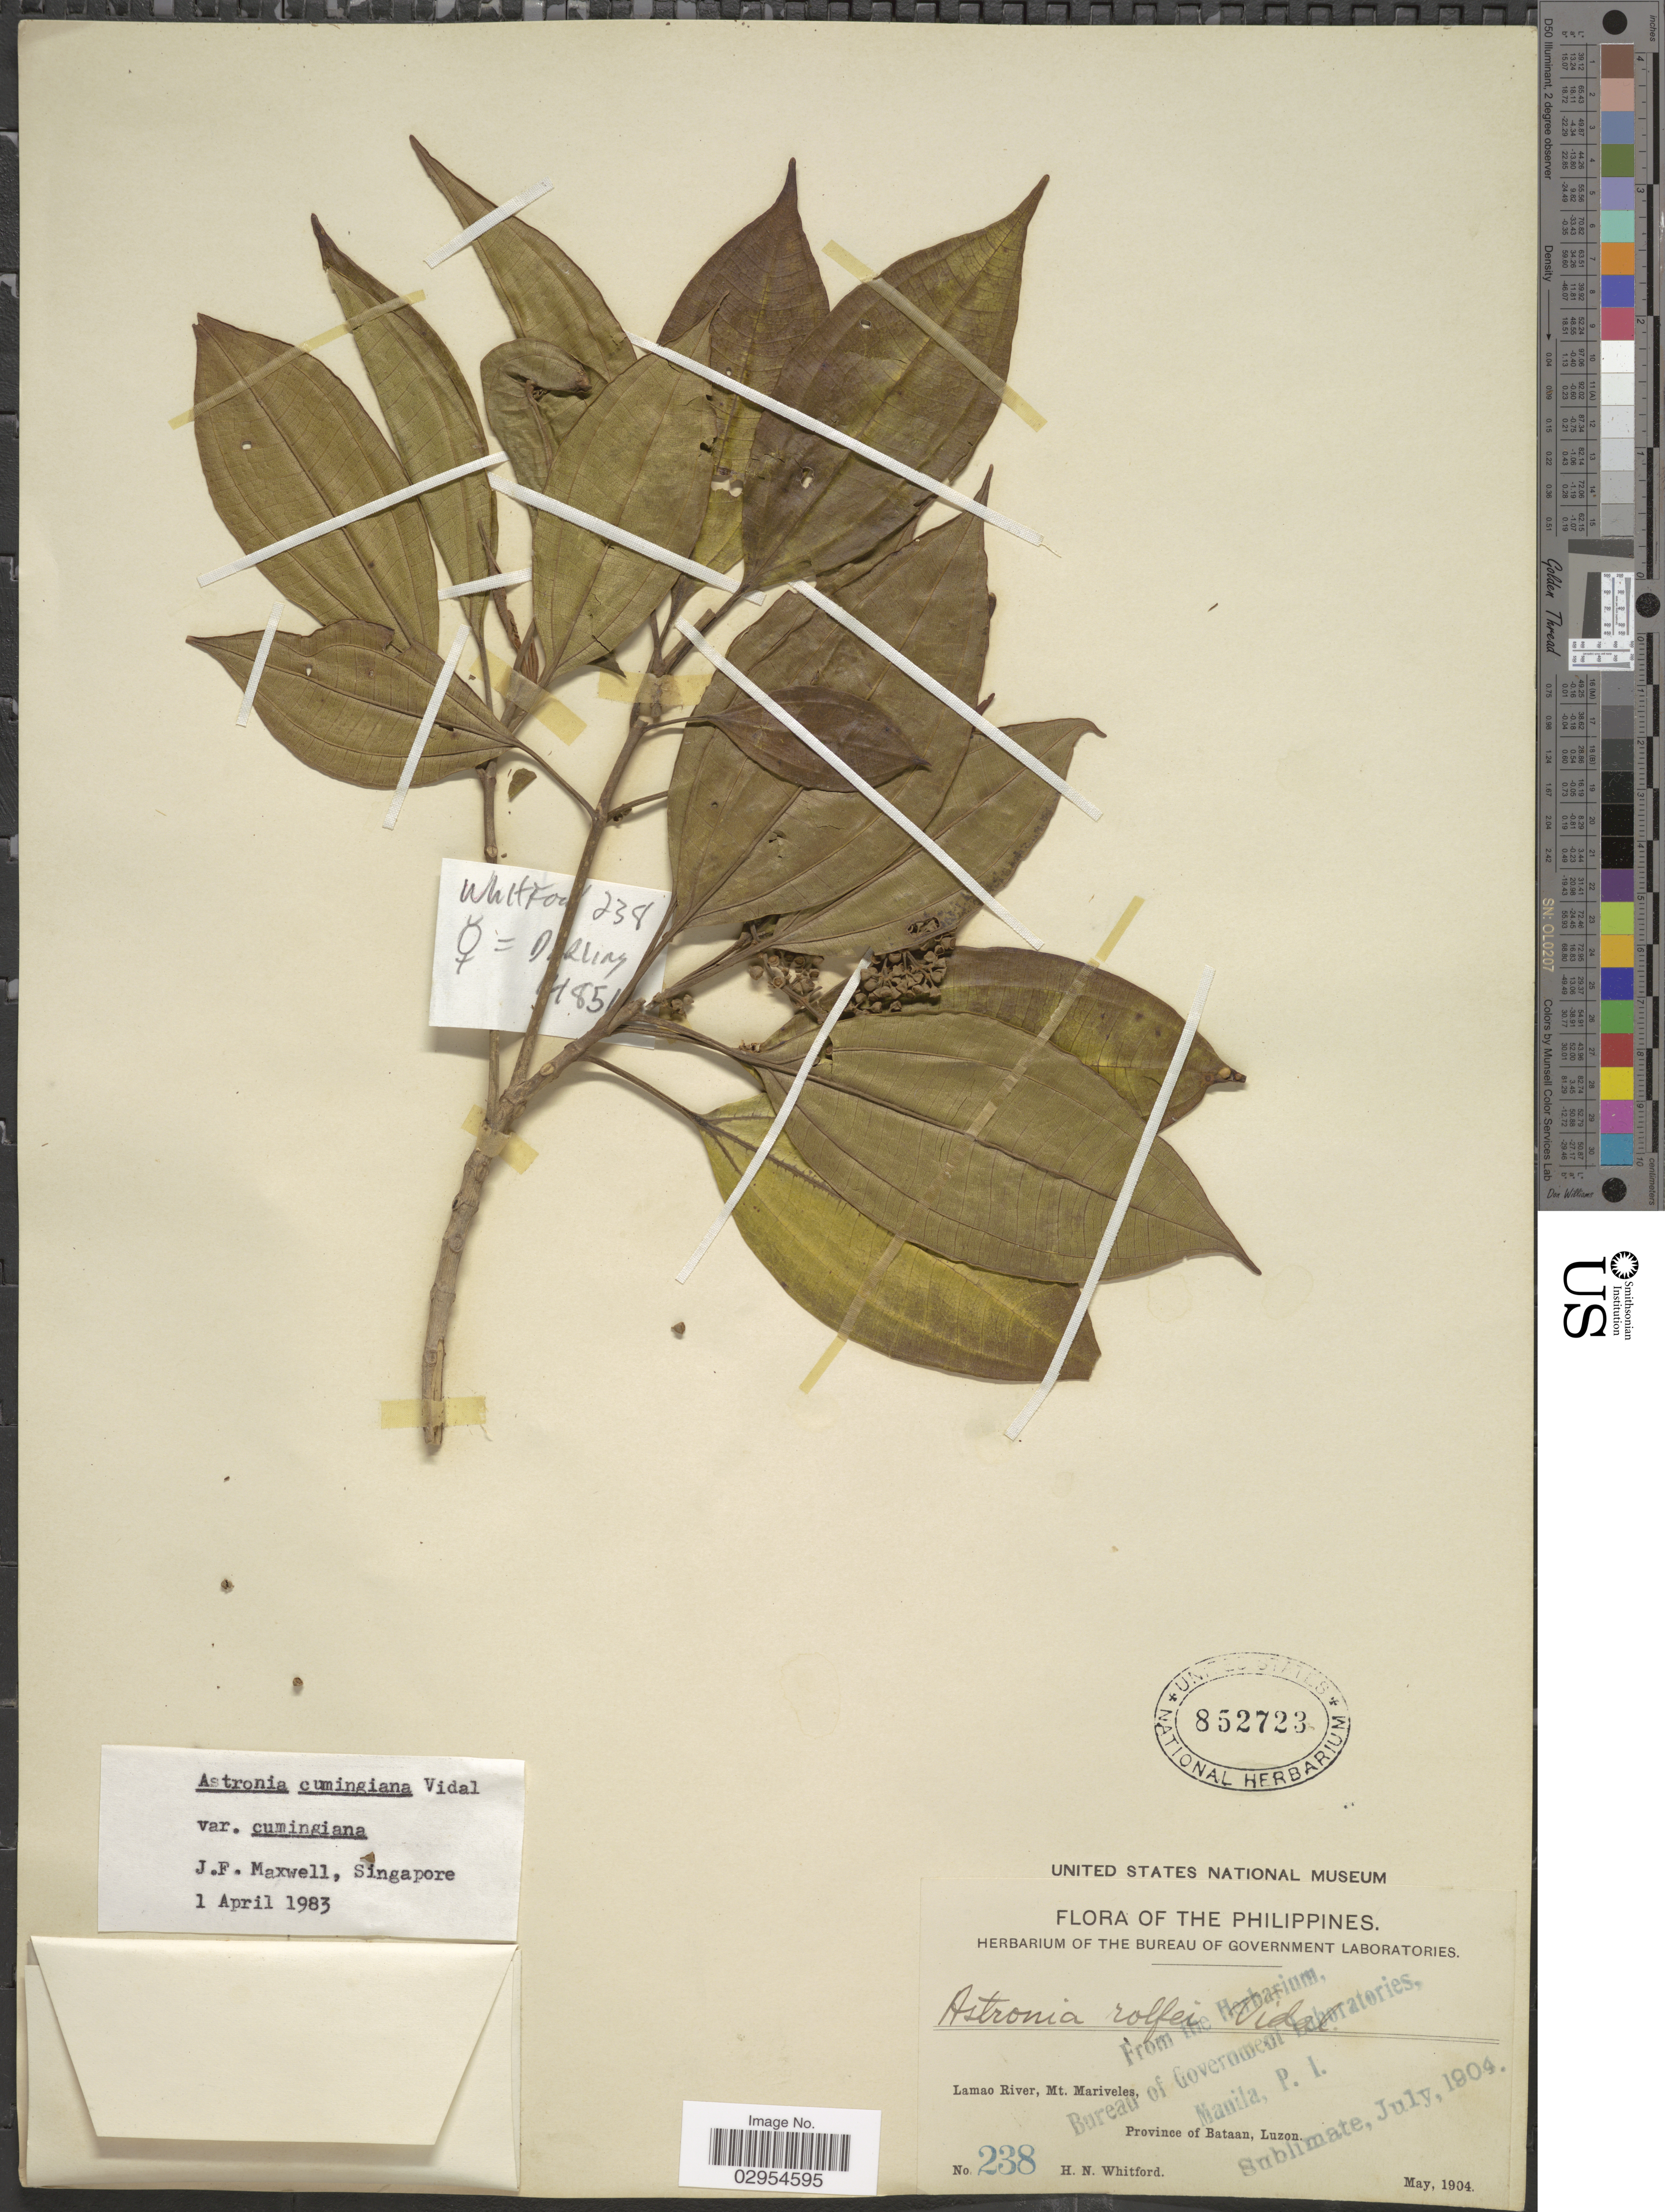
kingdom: Plantae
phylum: Tracheophyta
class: Magnoliopsida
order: Myrtales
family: Melastomataceae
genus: Astronia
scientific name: Astronia cumingiana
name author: S. Vidal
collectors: H. N. Whitford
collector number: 238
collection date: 1904-05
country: Philippines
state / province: Central Luzon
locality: Lamao River, Mt. Mariveles, Province of Bataan, Luzon.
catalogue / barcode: US 852723